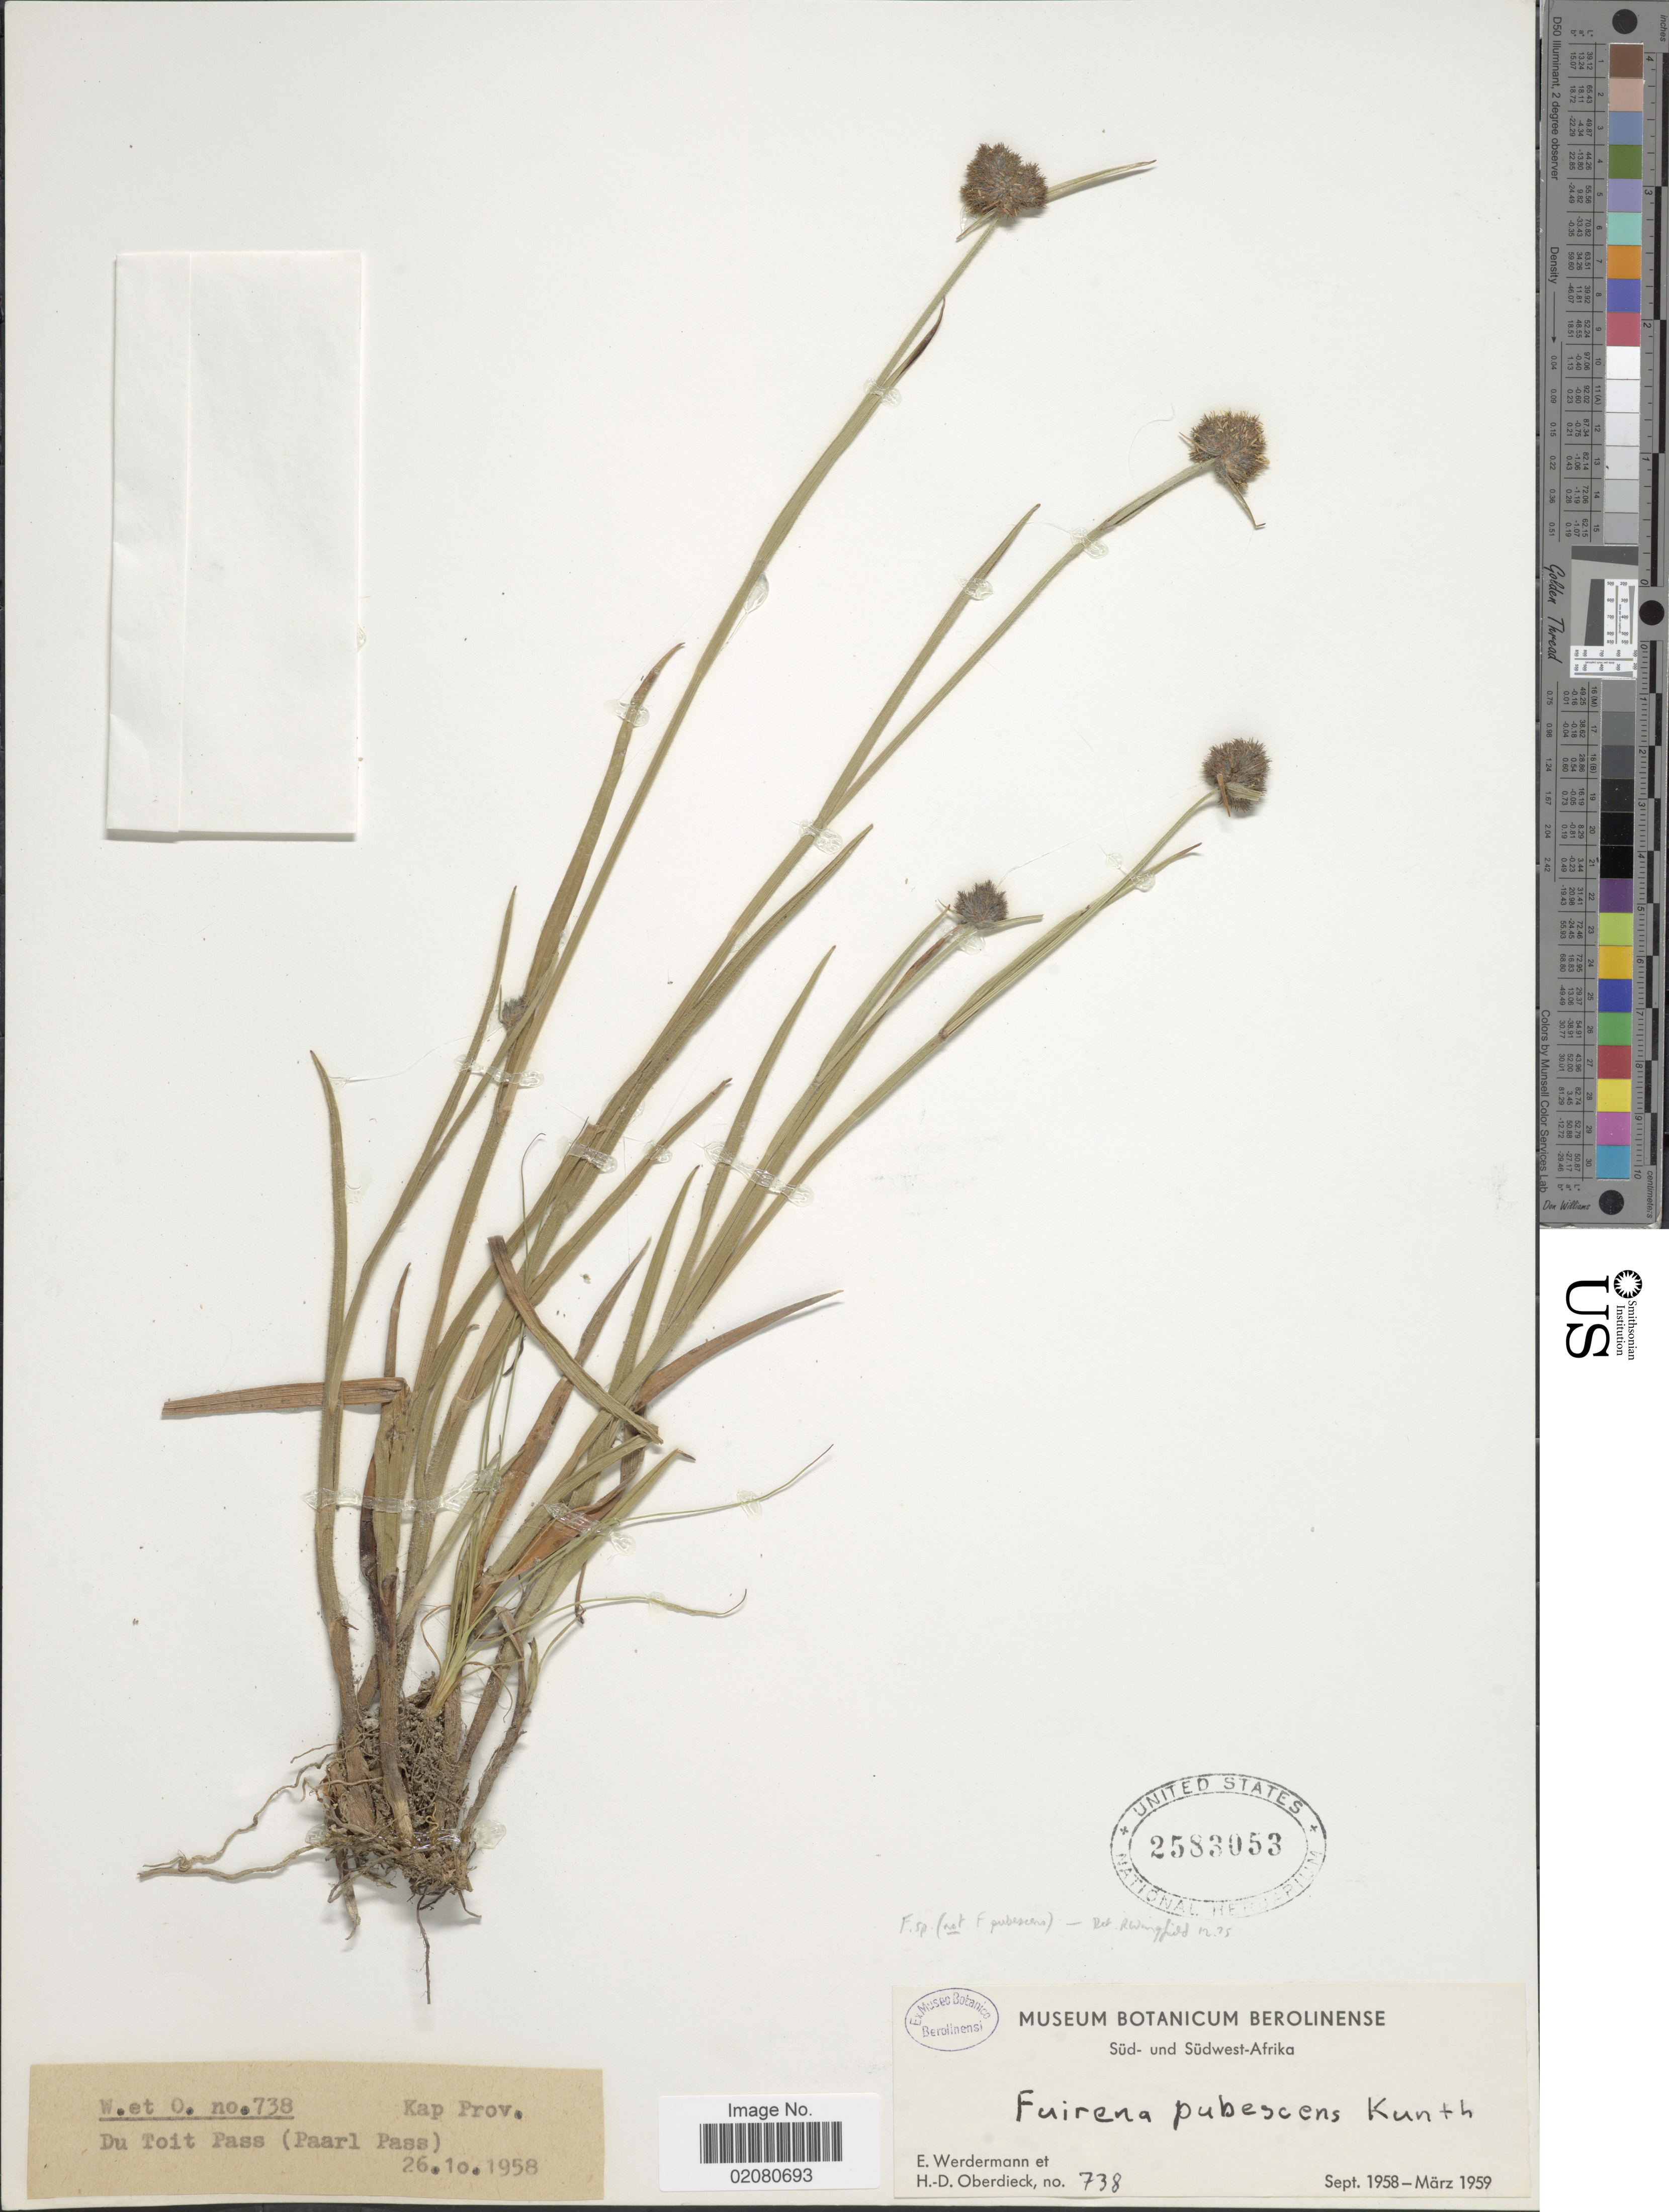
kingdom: Plantae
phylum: Tracheophyta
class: Liliopsida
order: Poales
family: Cyperaceae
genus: Fuirena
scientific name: Fuirena hirsuta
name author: (P.J. Bergius) P.L. Forbes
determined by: Strong, Mark T., (BOT), Smithsonian Institution - National Museum of Natural History (UNITED STATES)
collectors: E. Werdermann & H. Oberdieck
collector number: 738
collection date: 1958-10-26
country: South Africa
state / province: Western Cape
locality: Kap Prov. Sud-und-Sudwest-Afrika, Du Toit Pass (Paarl Pass).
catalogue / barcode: US 2583053